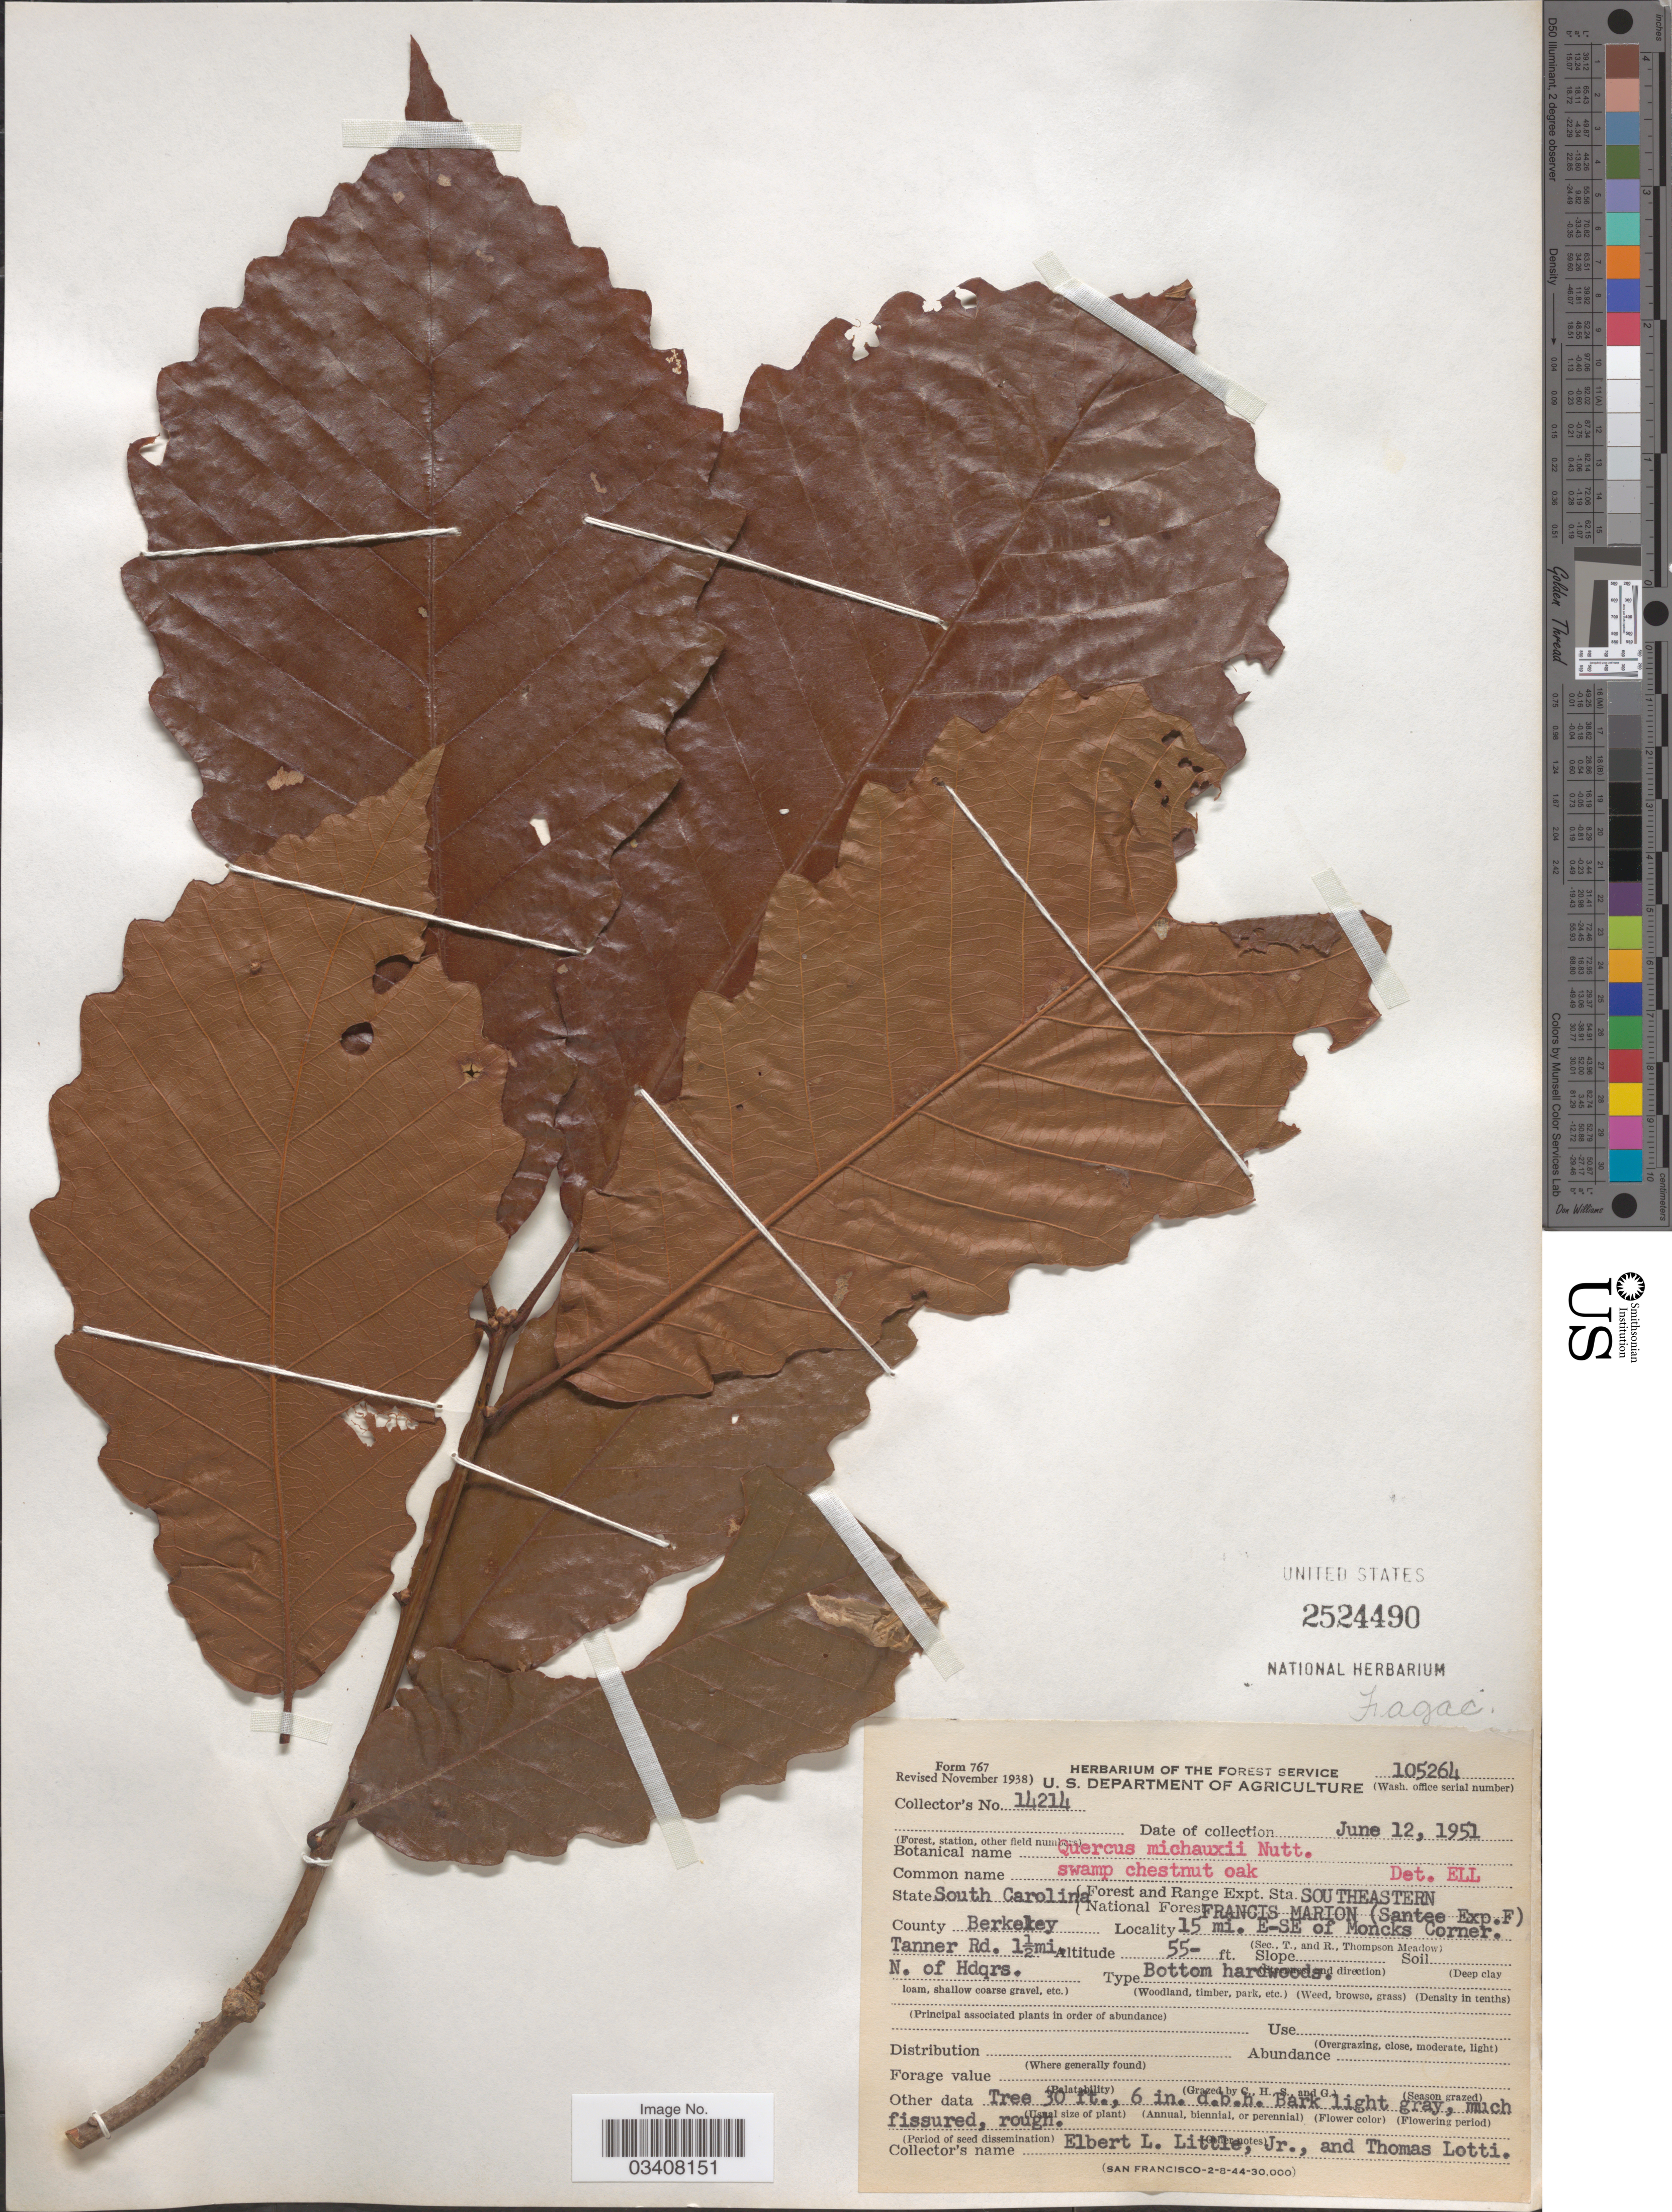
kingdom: Plantae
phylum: Tracheophyta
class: Magnoliopsida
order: Fagales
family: Fagaceae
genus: Quercus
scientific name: Quercus prinus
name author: L.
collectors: E. L. Little & T. Lotti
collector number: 14214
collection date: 1951-06-12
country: United States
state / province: South Carolina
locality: Forest and Range Expt. Sta. Southeastern. National Forest Francis Marion (Santee Exp. F) County Berkeley. 15 mi. E-SE of Moncks Corner. Tanner Rd. 1½ mi. N. of Hdqrs.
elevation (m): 17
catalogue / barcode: US 2524490